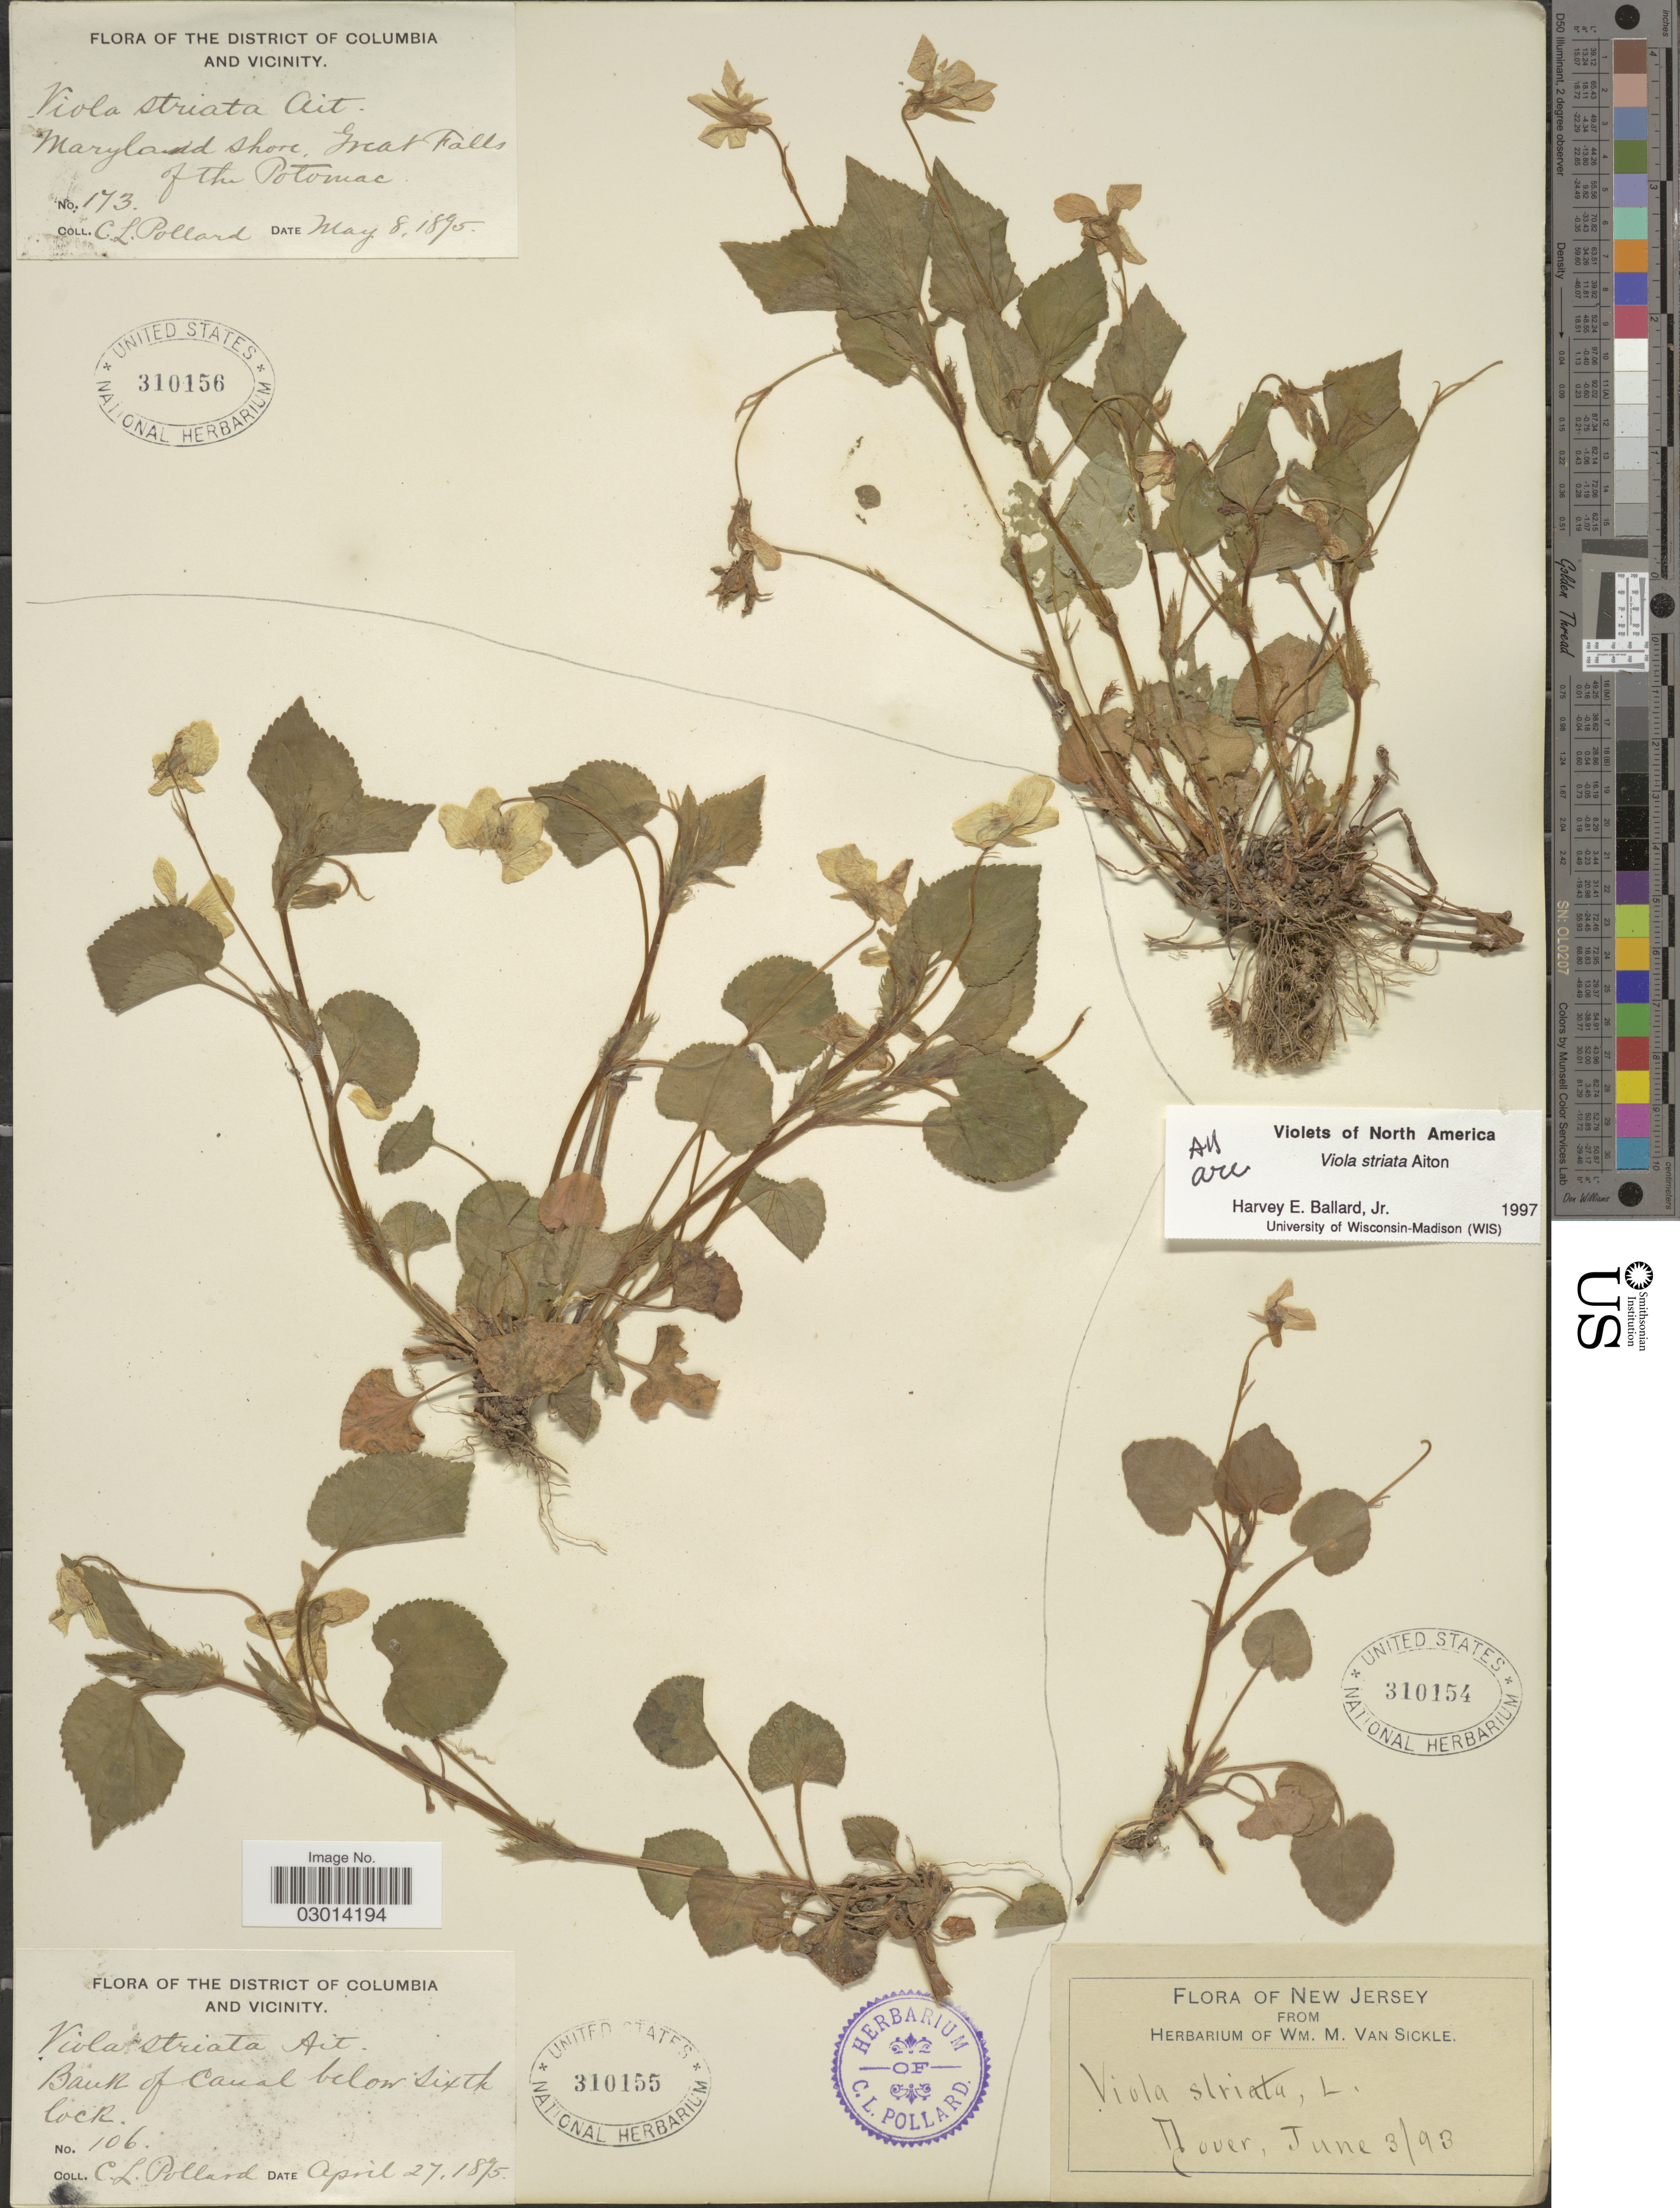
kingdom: Plantae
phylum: Tracheophyta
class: Magnoliopsida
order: Malpighiales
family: Violaceae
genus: Viola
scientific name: Viola rostrata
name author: Pursh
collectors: C. L. Pollard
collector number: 106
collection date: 1895-04-27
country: United States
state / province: District of Columbia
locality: The District of Columbia and Vicinity. Bank of Canal below sixth lock.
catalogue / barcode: US 310155-2